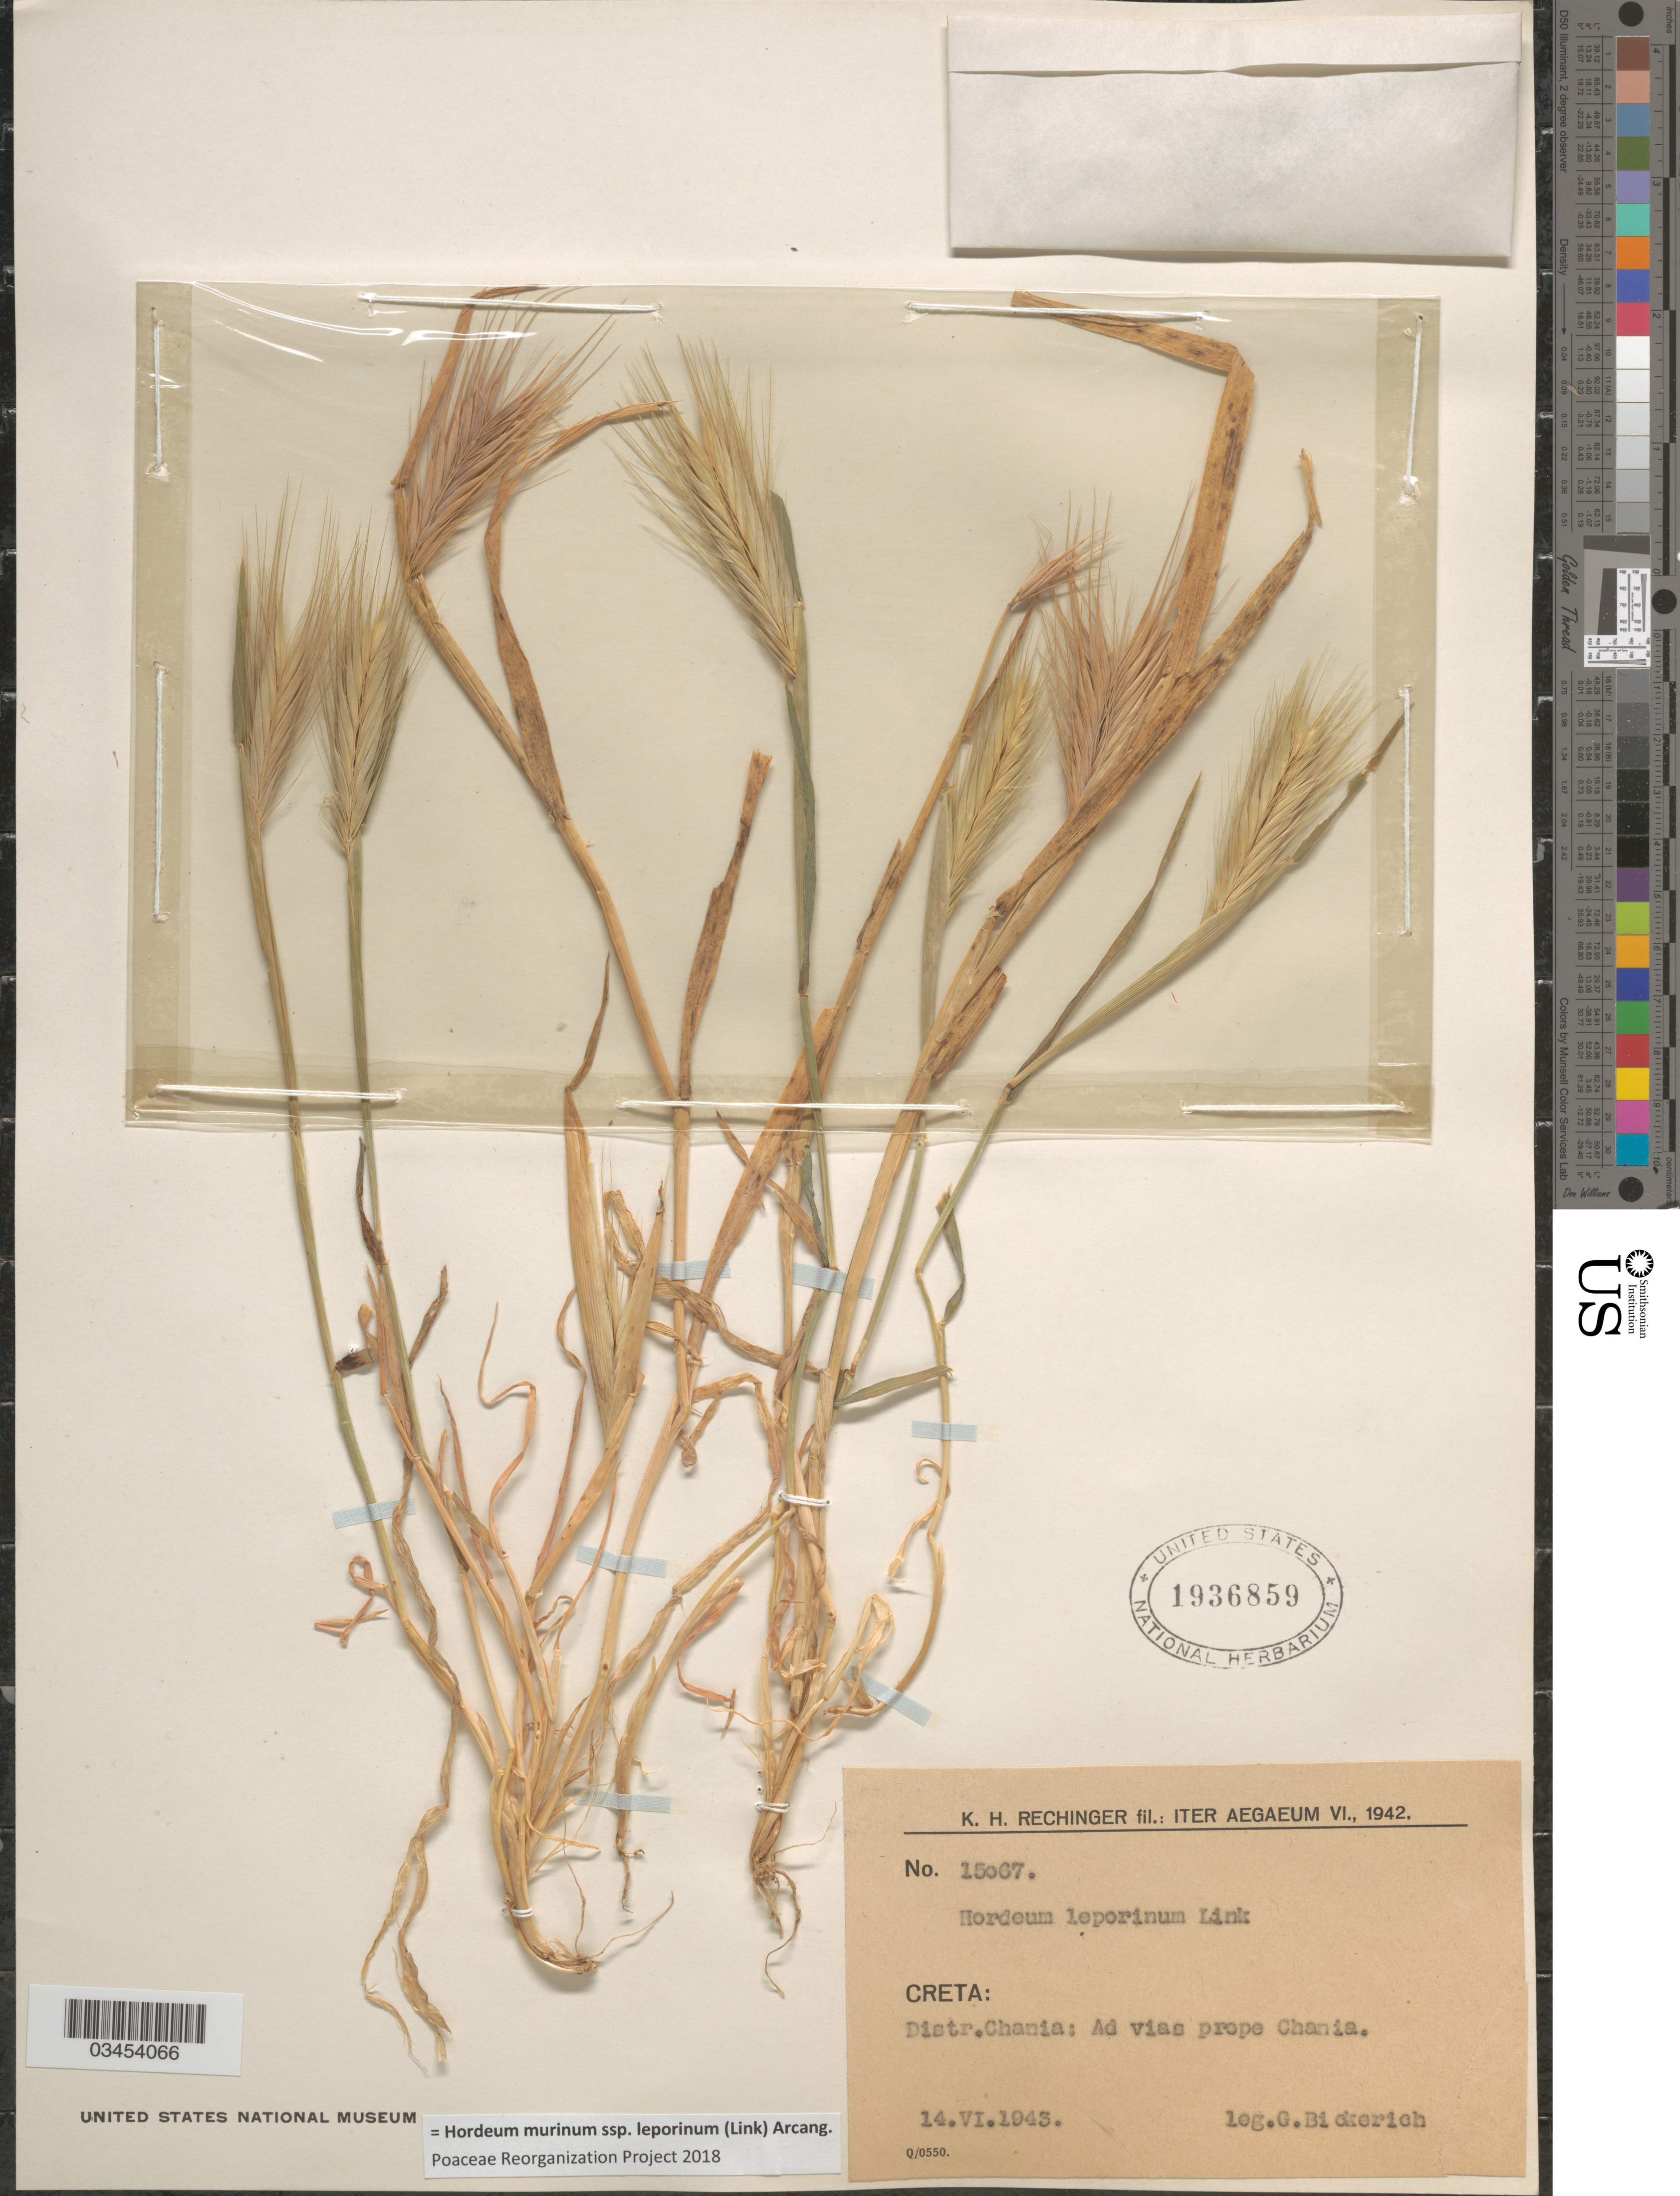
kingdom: Plantae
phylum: Tracheophyta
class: Liliopsida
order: Poales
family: Poaceae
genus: Hordeum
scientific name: Hordeum murinum subsp. leporinum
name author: (Link) Arcang.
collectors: G. Biderich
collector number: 15067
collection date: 1943-06-14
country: Greece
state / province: Crete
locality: K. H. Rechinger fil.: Iter Aegaeum VI., 1942. Creta: Distr. Chania: Ad vias prope Chania.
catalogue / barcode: US 1936859